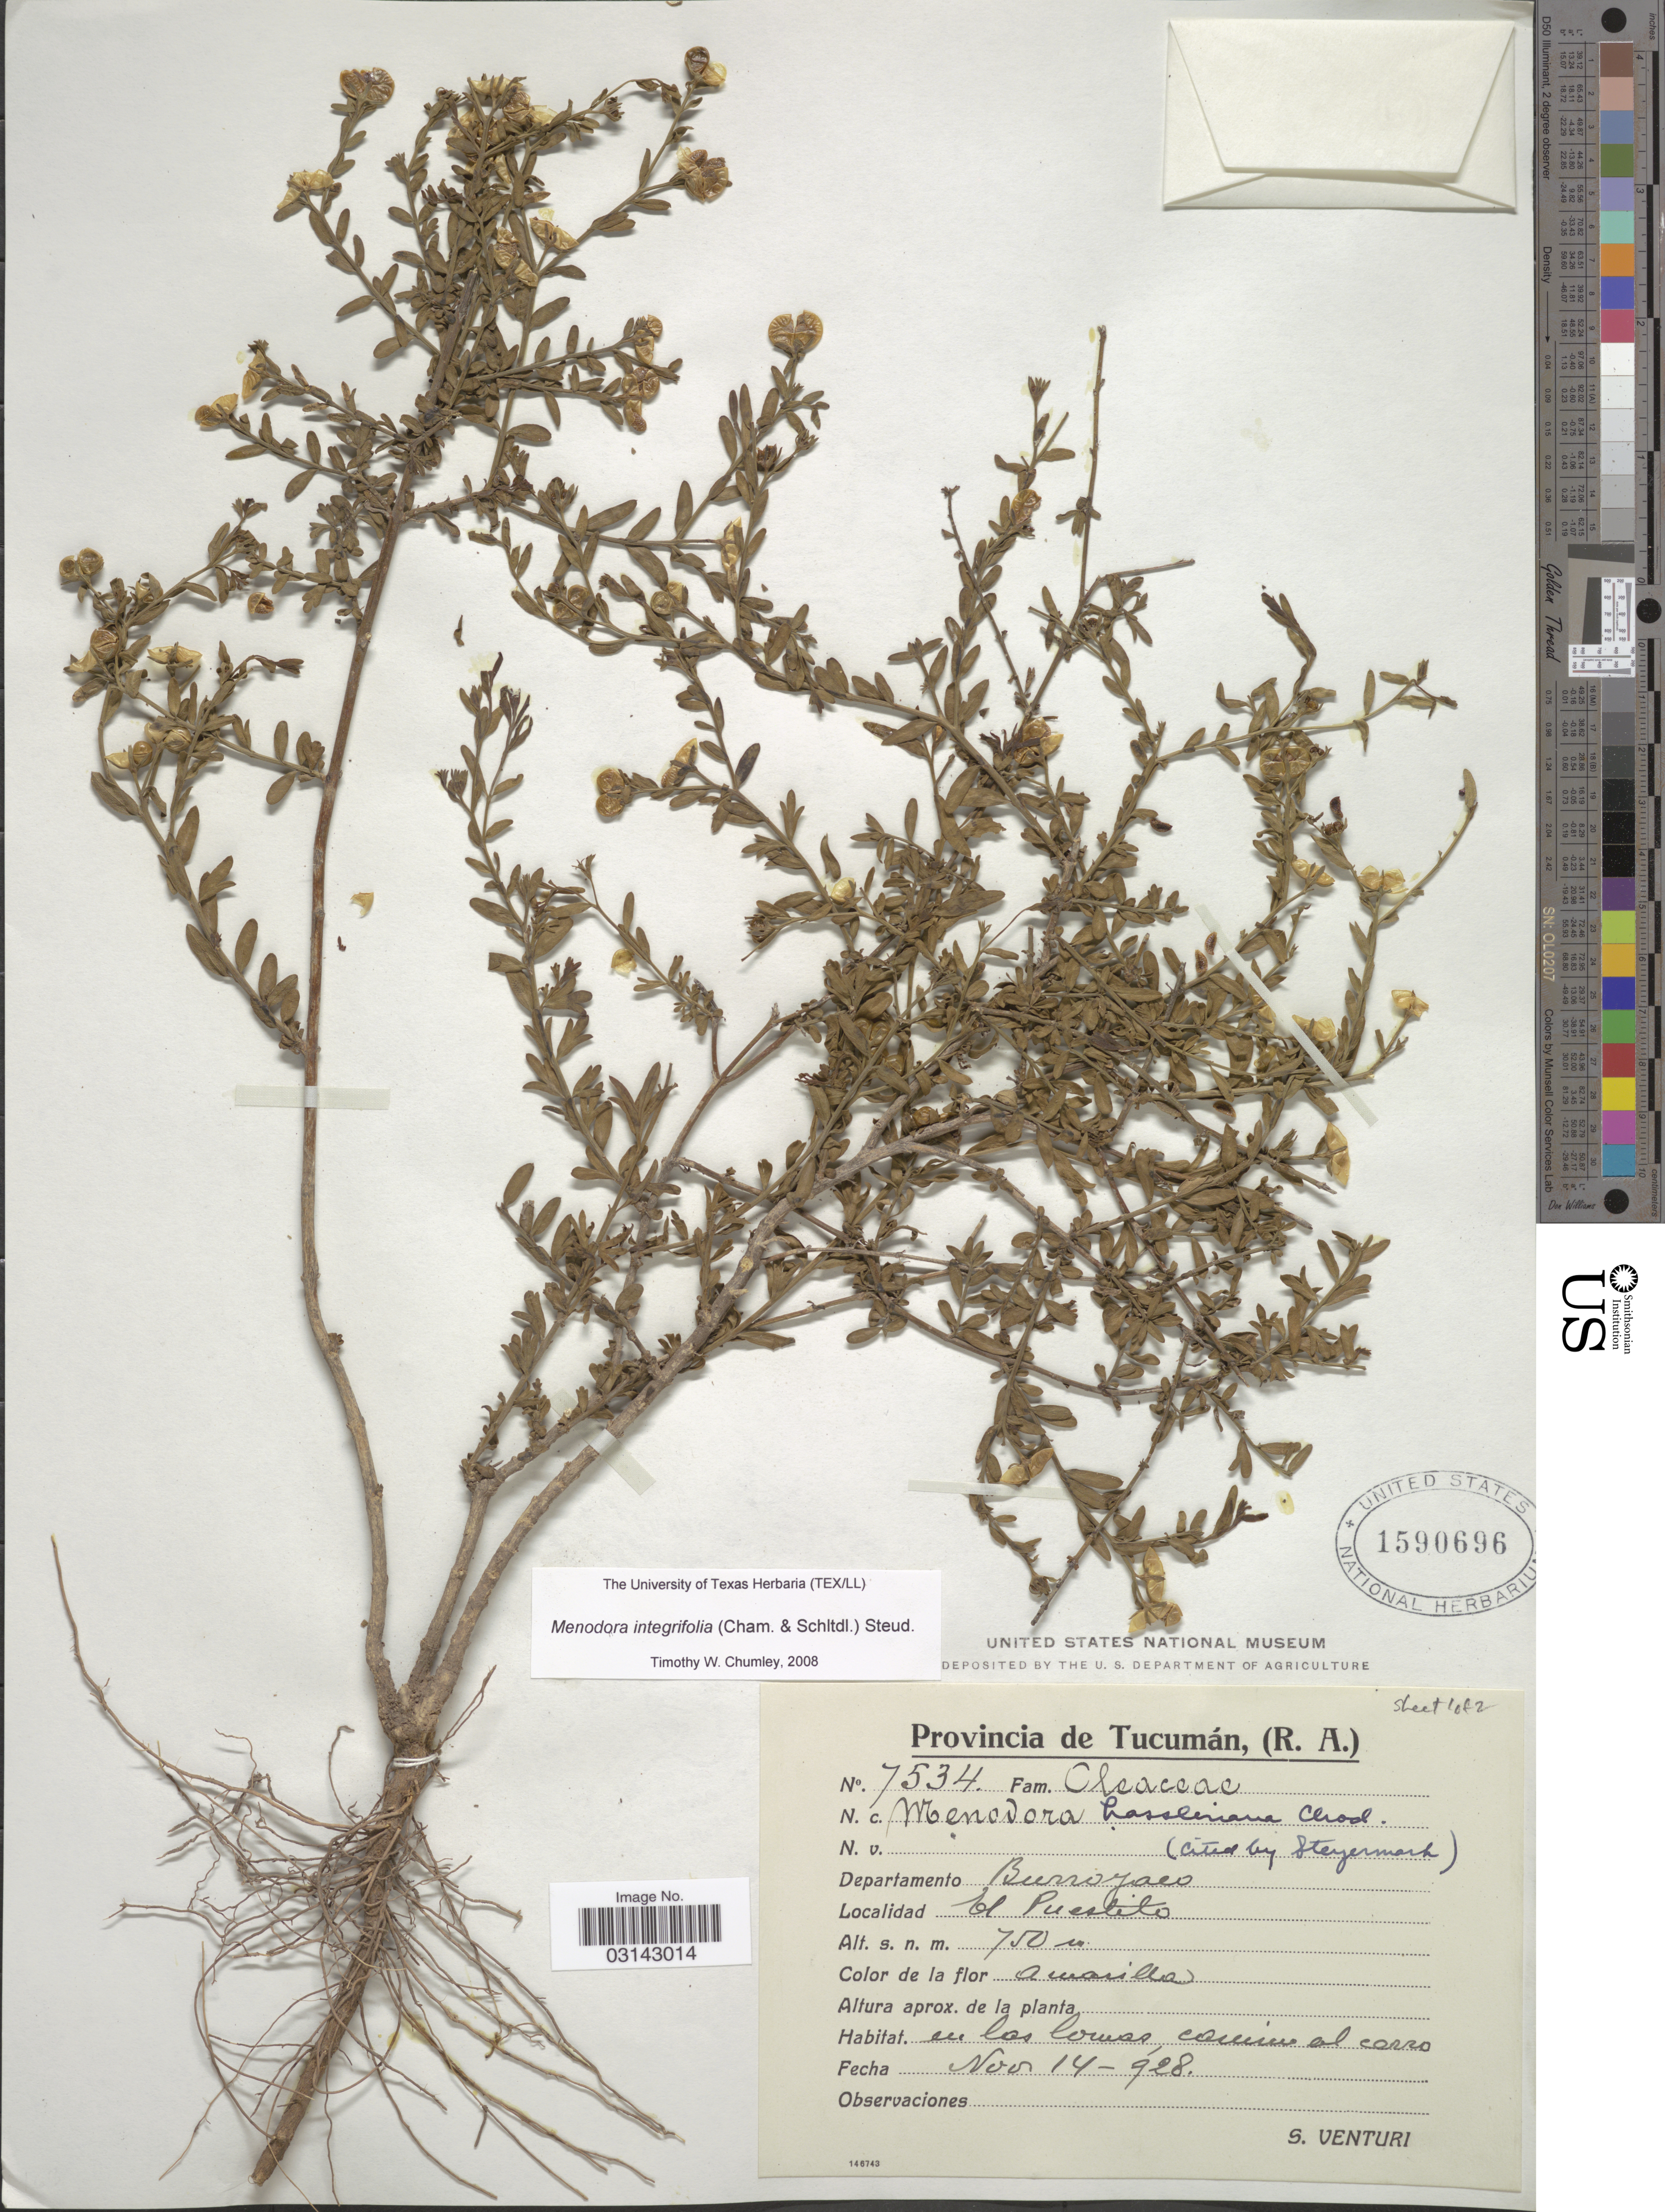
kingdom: Plantae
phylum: Tracheophyta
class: Magnoliopsida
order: Lamiales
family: Oleaceae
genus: Menodora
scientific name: Menodora integrifolia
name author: (Cham. & Schltdl.) Steud.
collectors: S. Venturi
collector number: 7534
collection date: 1928-11-14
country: Argentina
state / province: Tucuman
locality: Tucumán. Departamento Burroyaco. El Puestito.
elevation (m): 750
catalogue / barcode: US 1590696